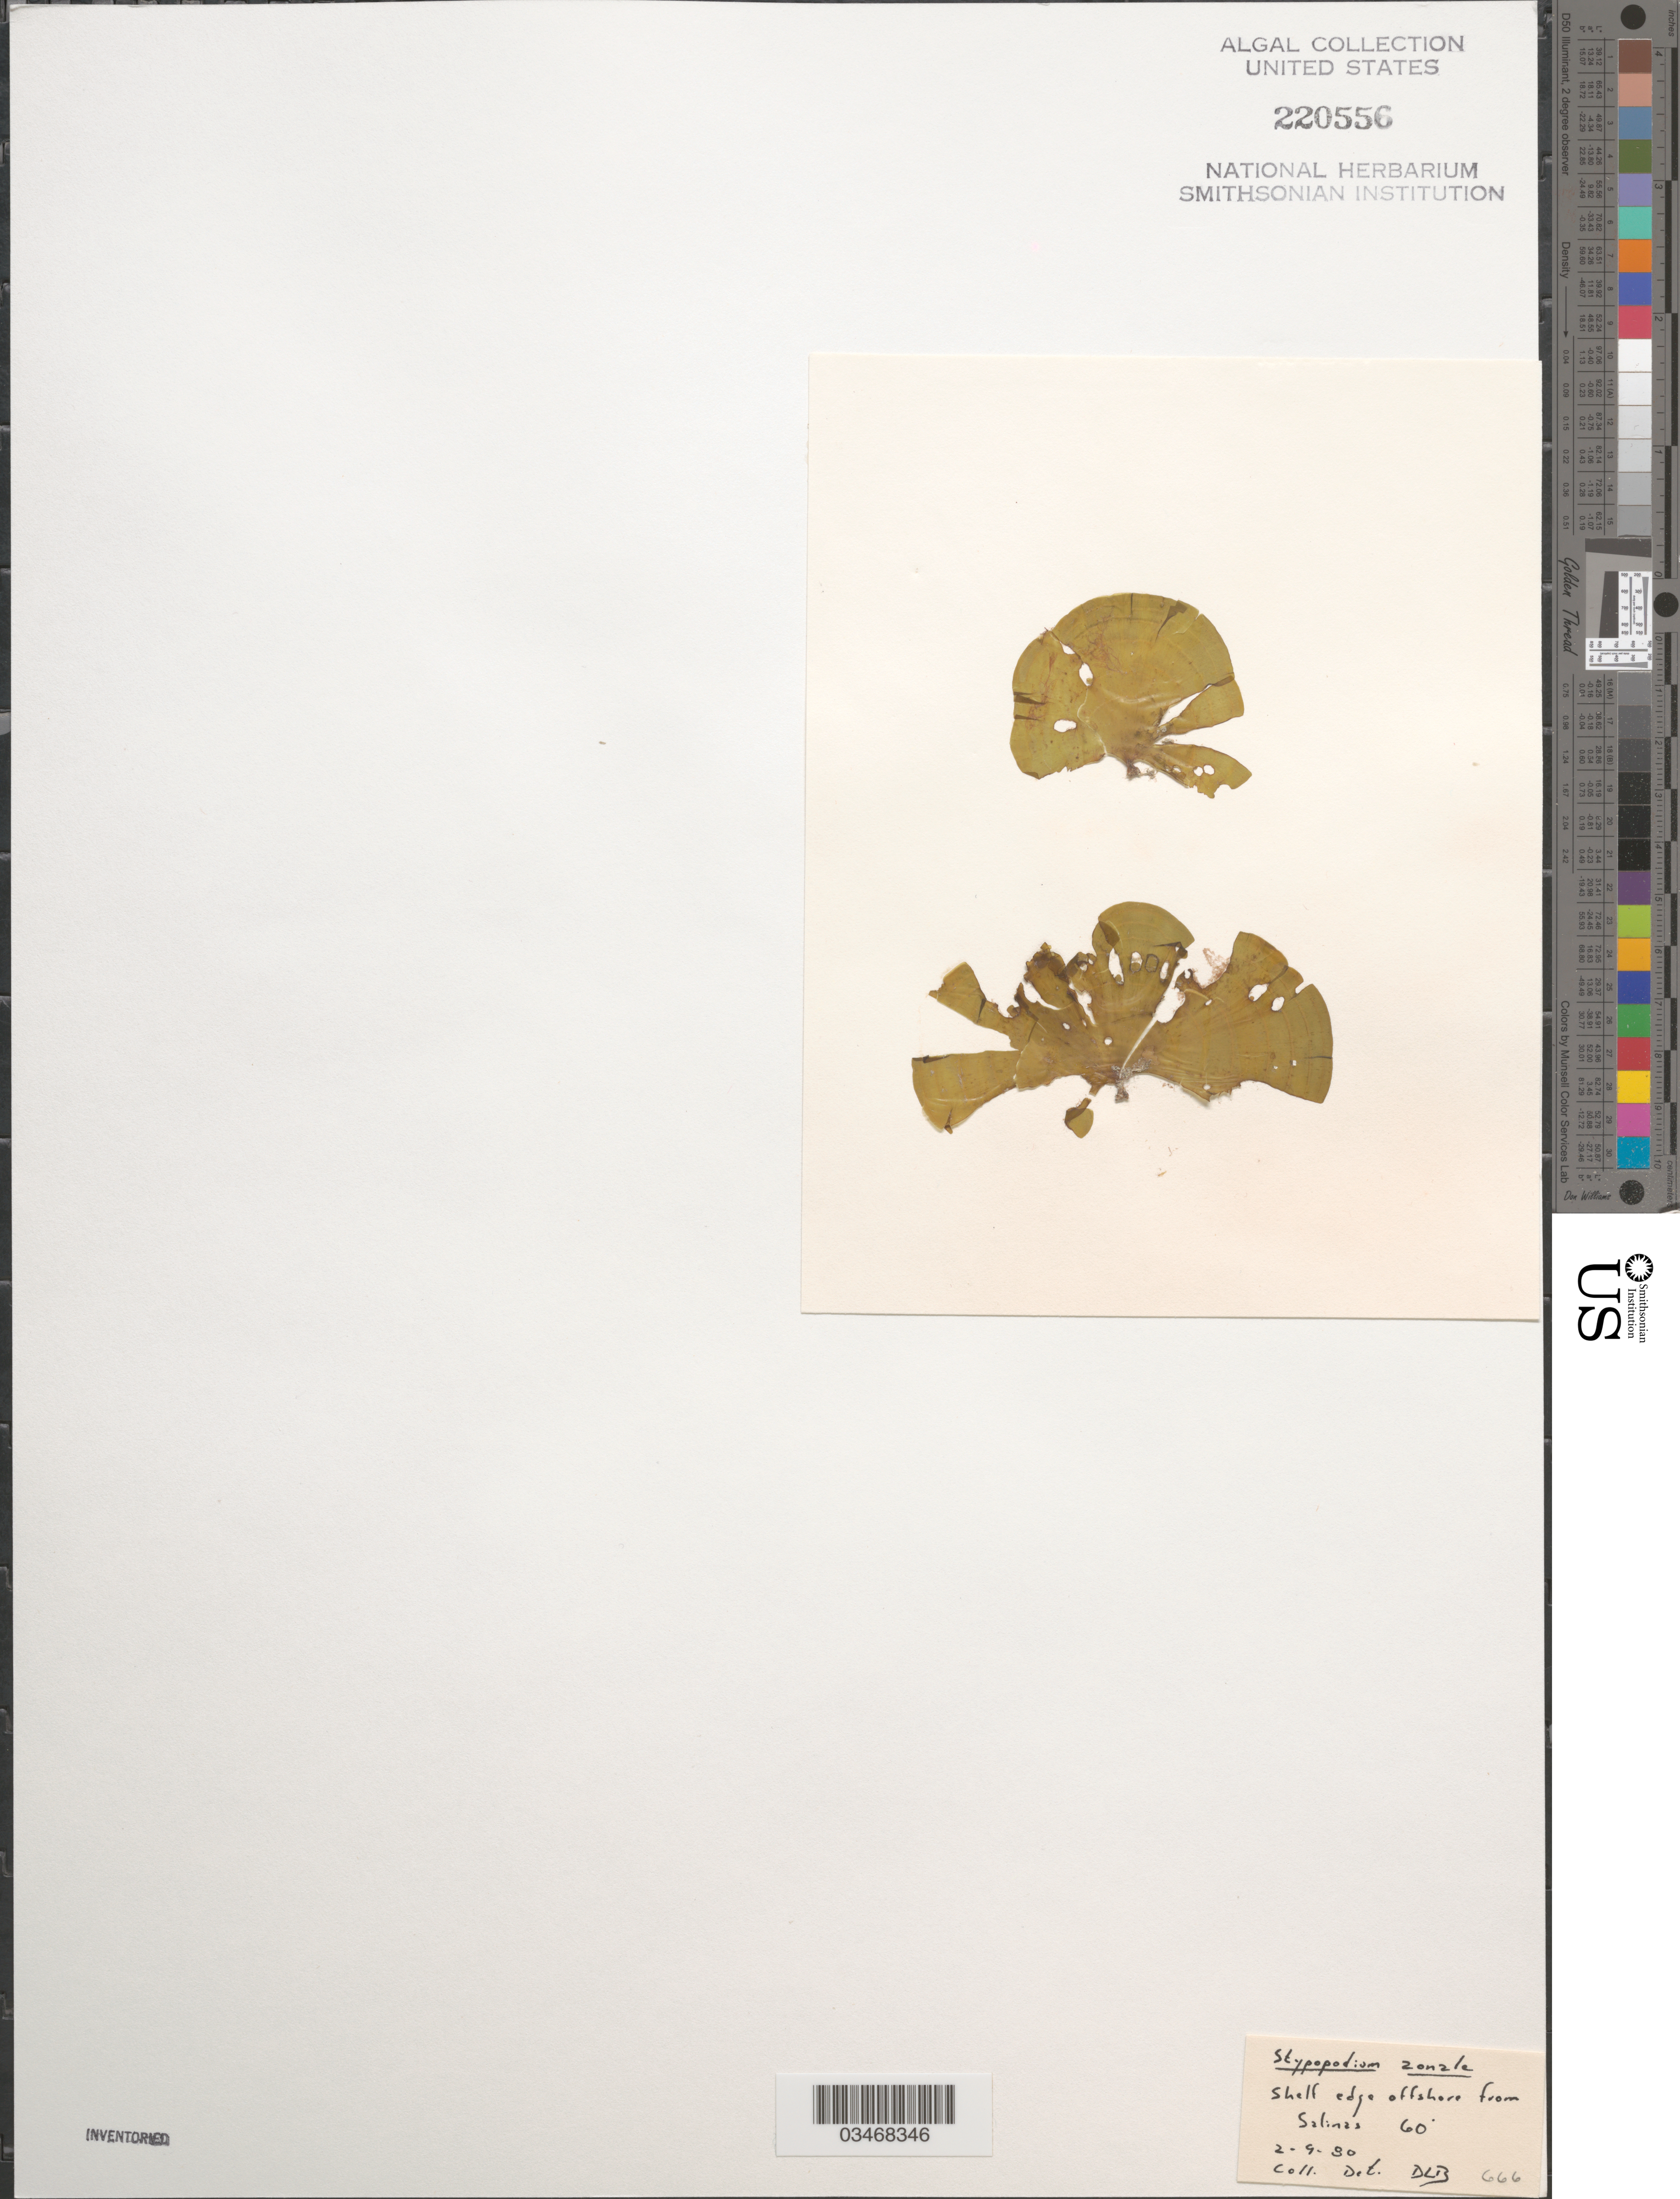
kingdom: Chromista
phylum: Ochrophyta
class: Phaeophyceae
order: Dictyotales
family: Dictyotaceae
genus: Stypopodium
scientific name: Stypopodium zonale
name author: (J.V.Lamouroux) Papenf.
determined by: Ballantine, D. L.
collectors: D.L. Ballantine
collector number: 666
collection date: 1980-02-09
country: Puerto Rico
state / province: Salinas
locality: Shelf edge offshore from Salinas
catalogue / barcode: US 220556